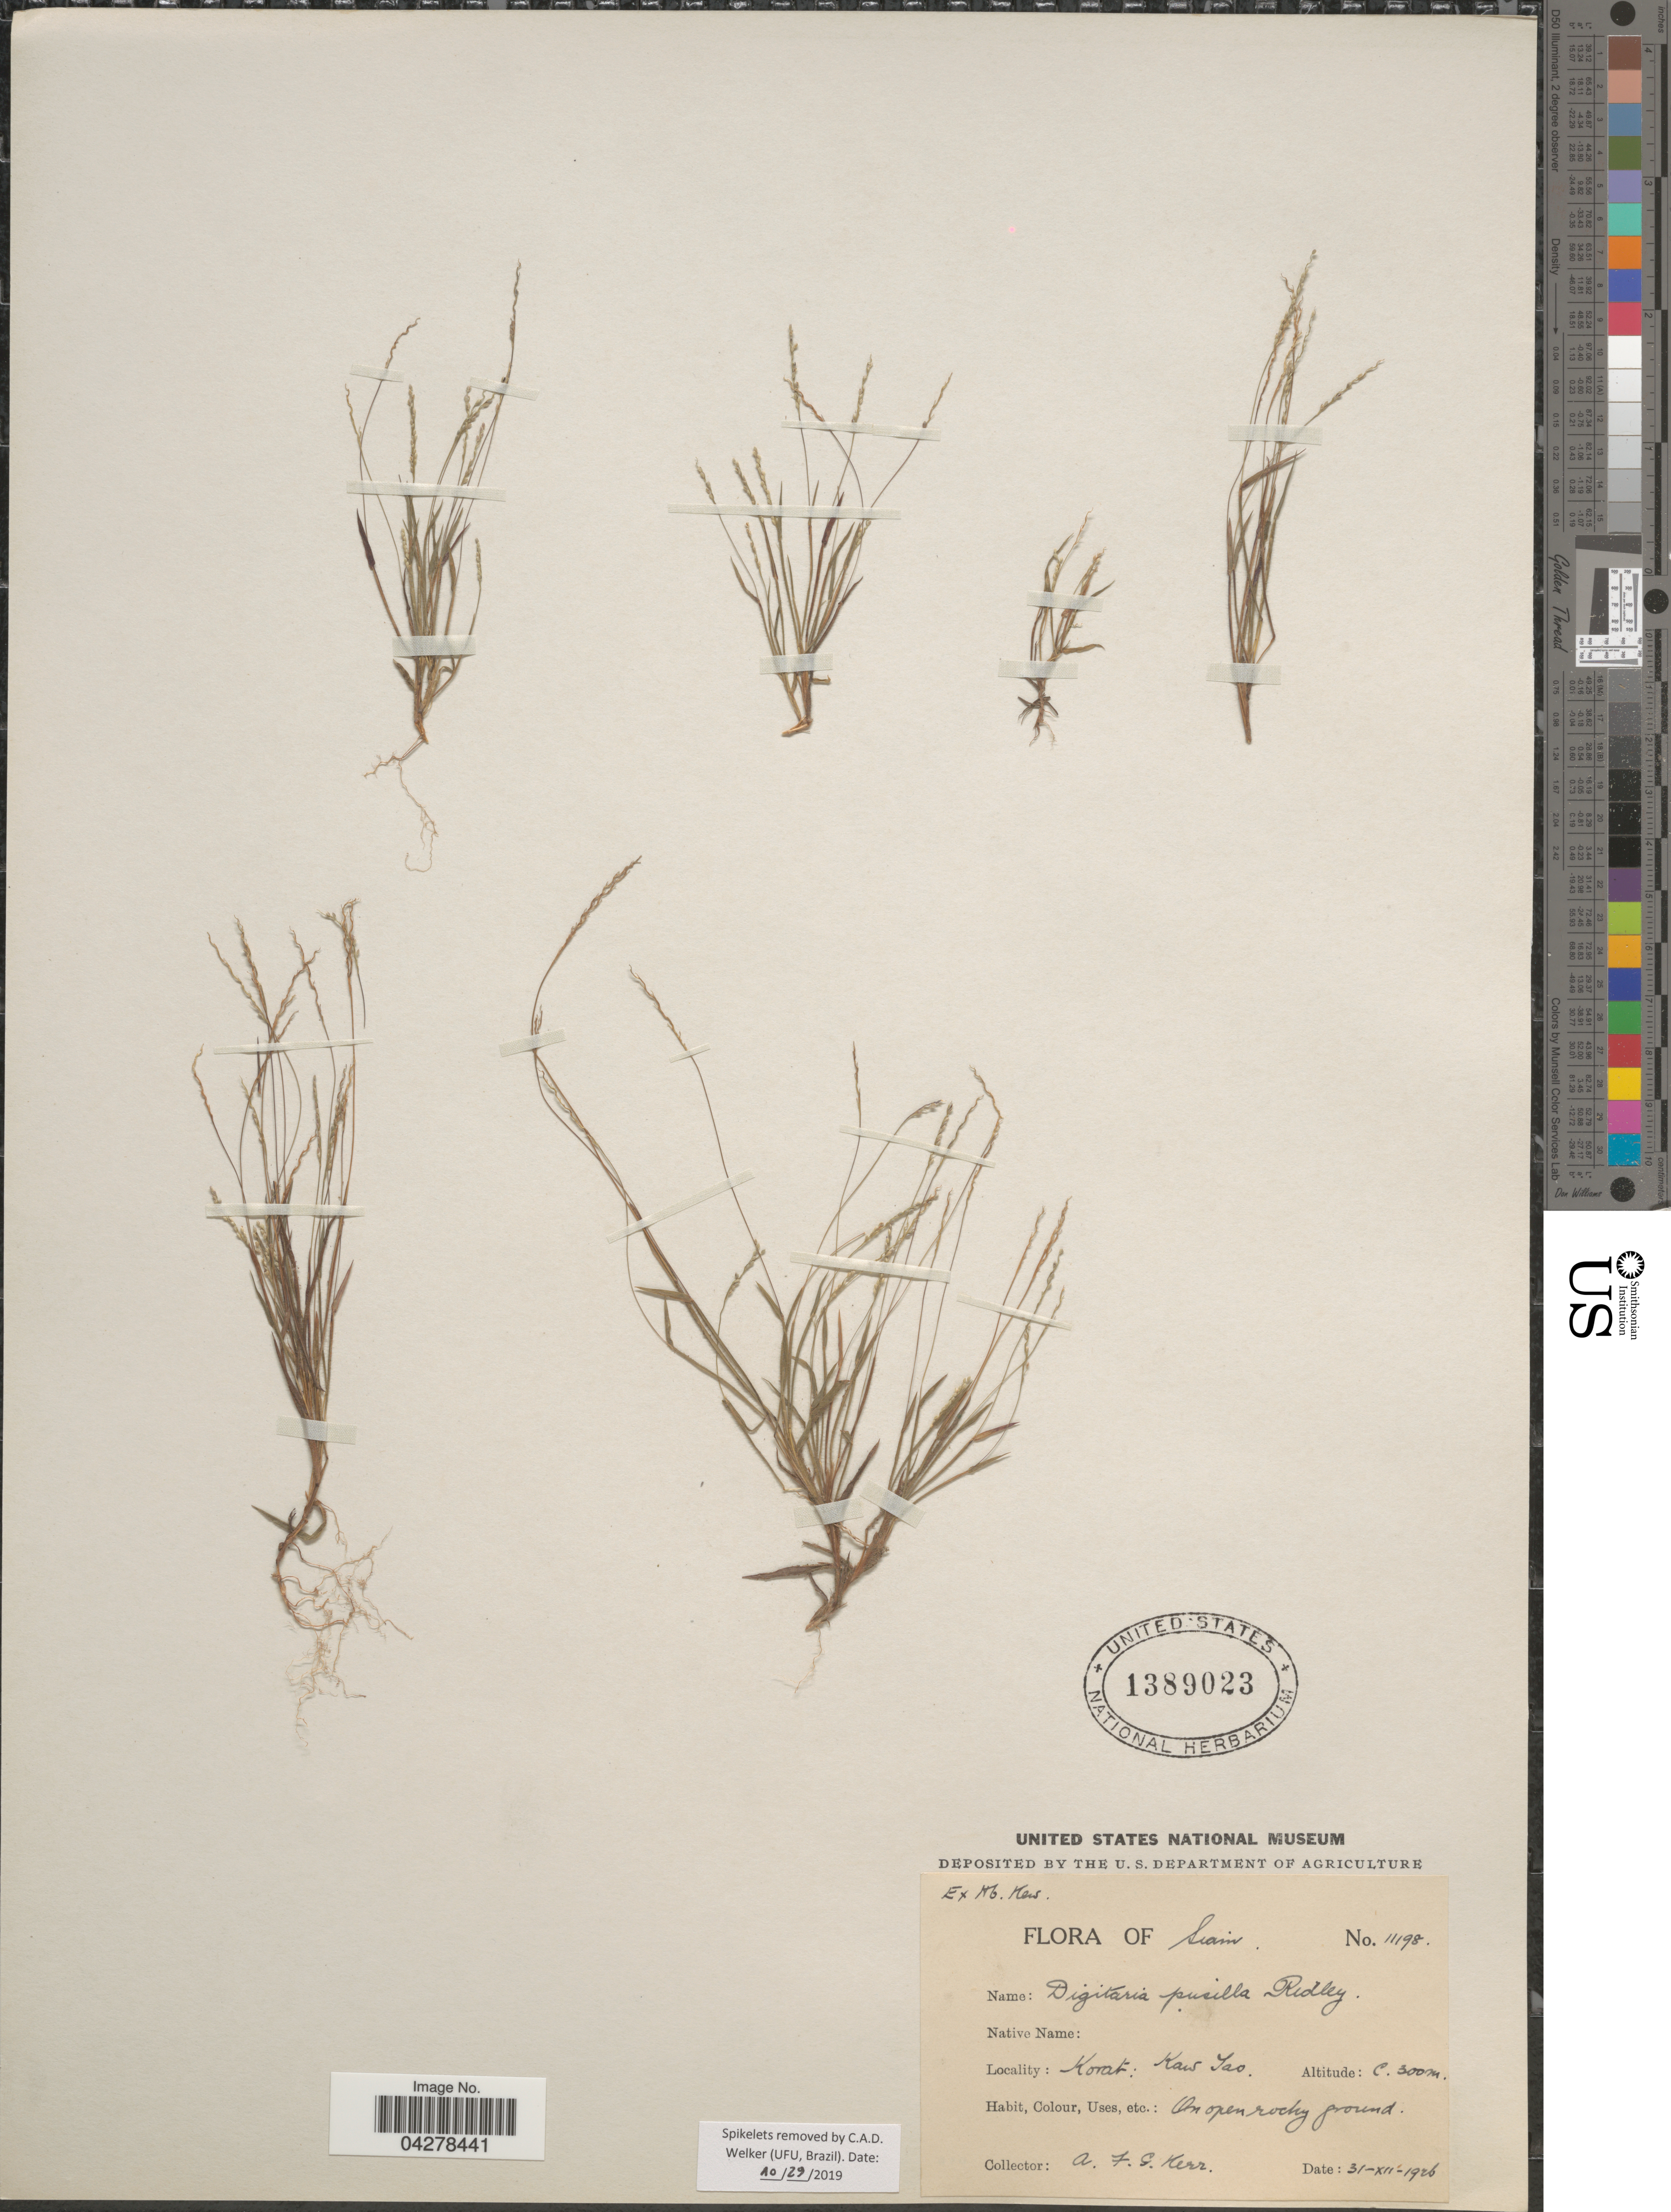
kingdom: Plantae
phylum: Tracheophyta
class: Liliopsida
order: Poales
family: Poaceae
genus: Digitaria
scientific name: Digitaria pusilla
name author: Ridl.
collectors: A. F. G. Kerr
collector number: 11198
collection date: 1926-12-31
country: Thailand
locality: Korat: Kaw Tao. On open rocky ground.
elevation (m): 300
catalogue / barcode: US 1389023